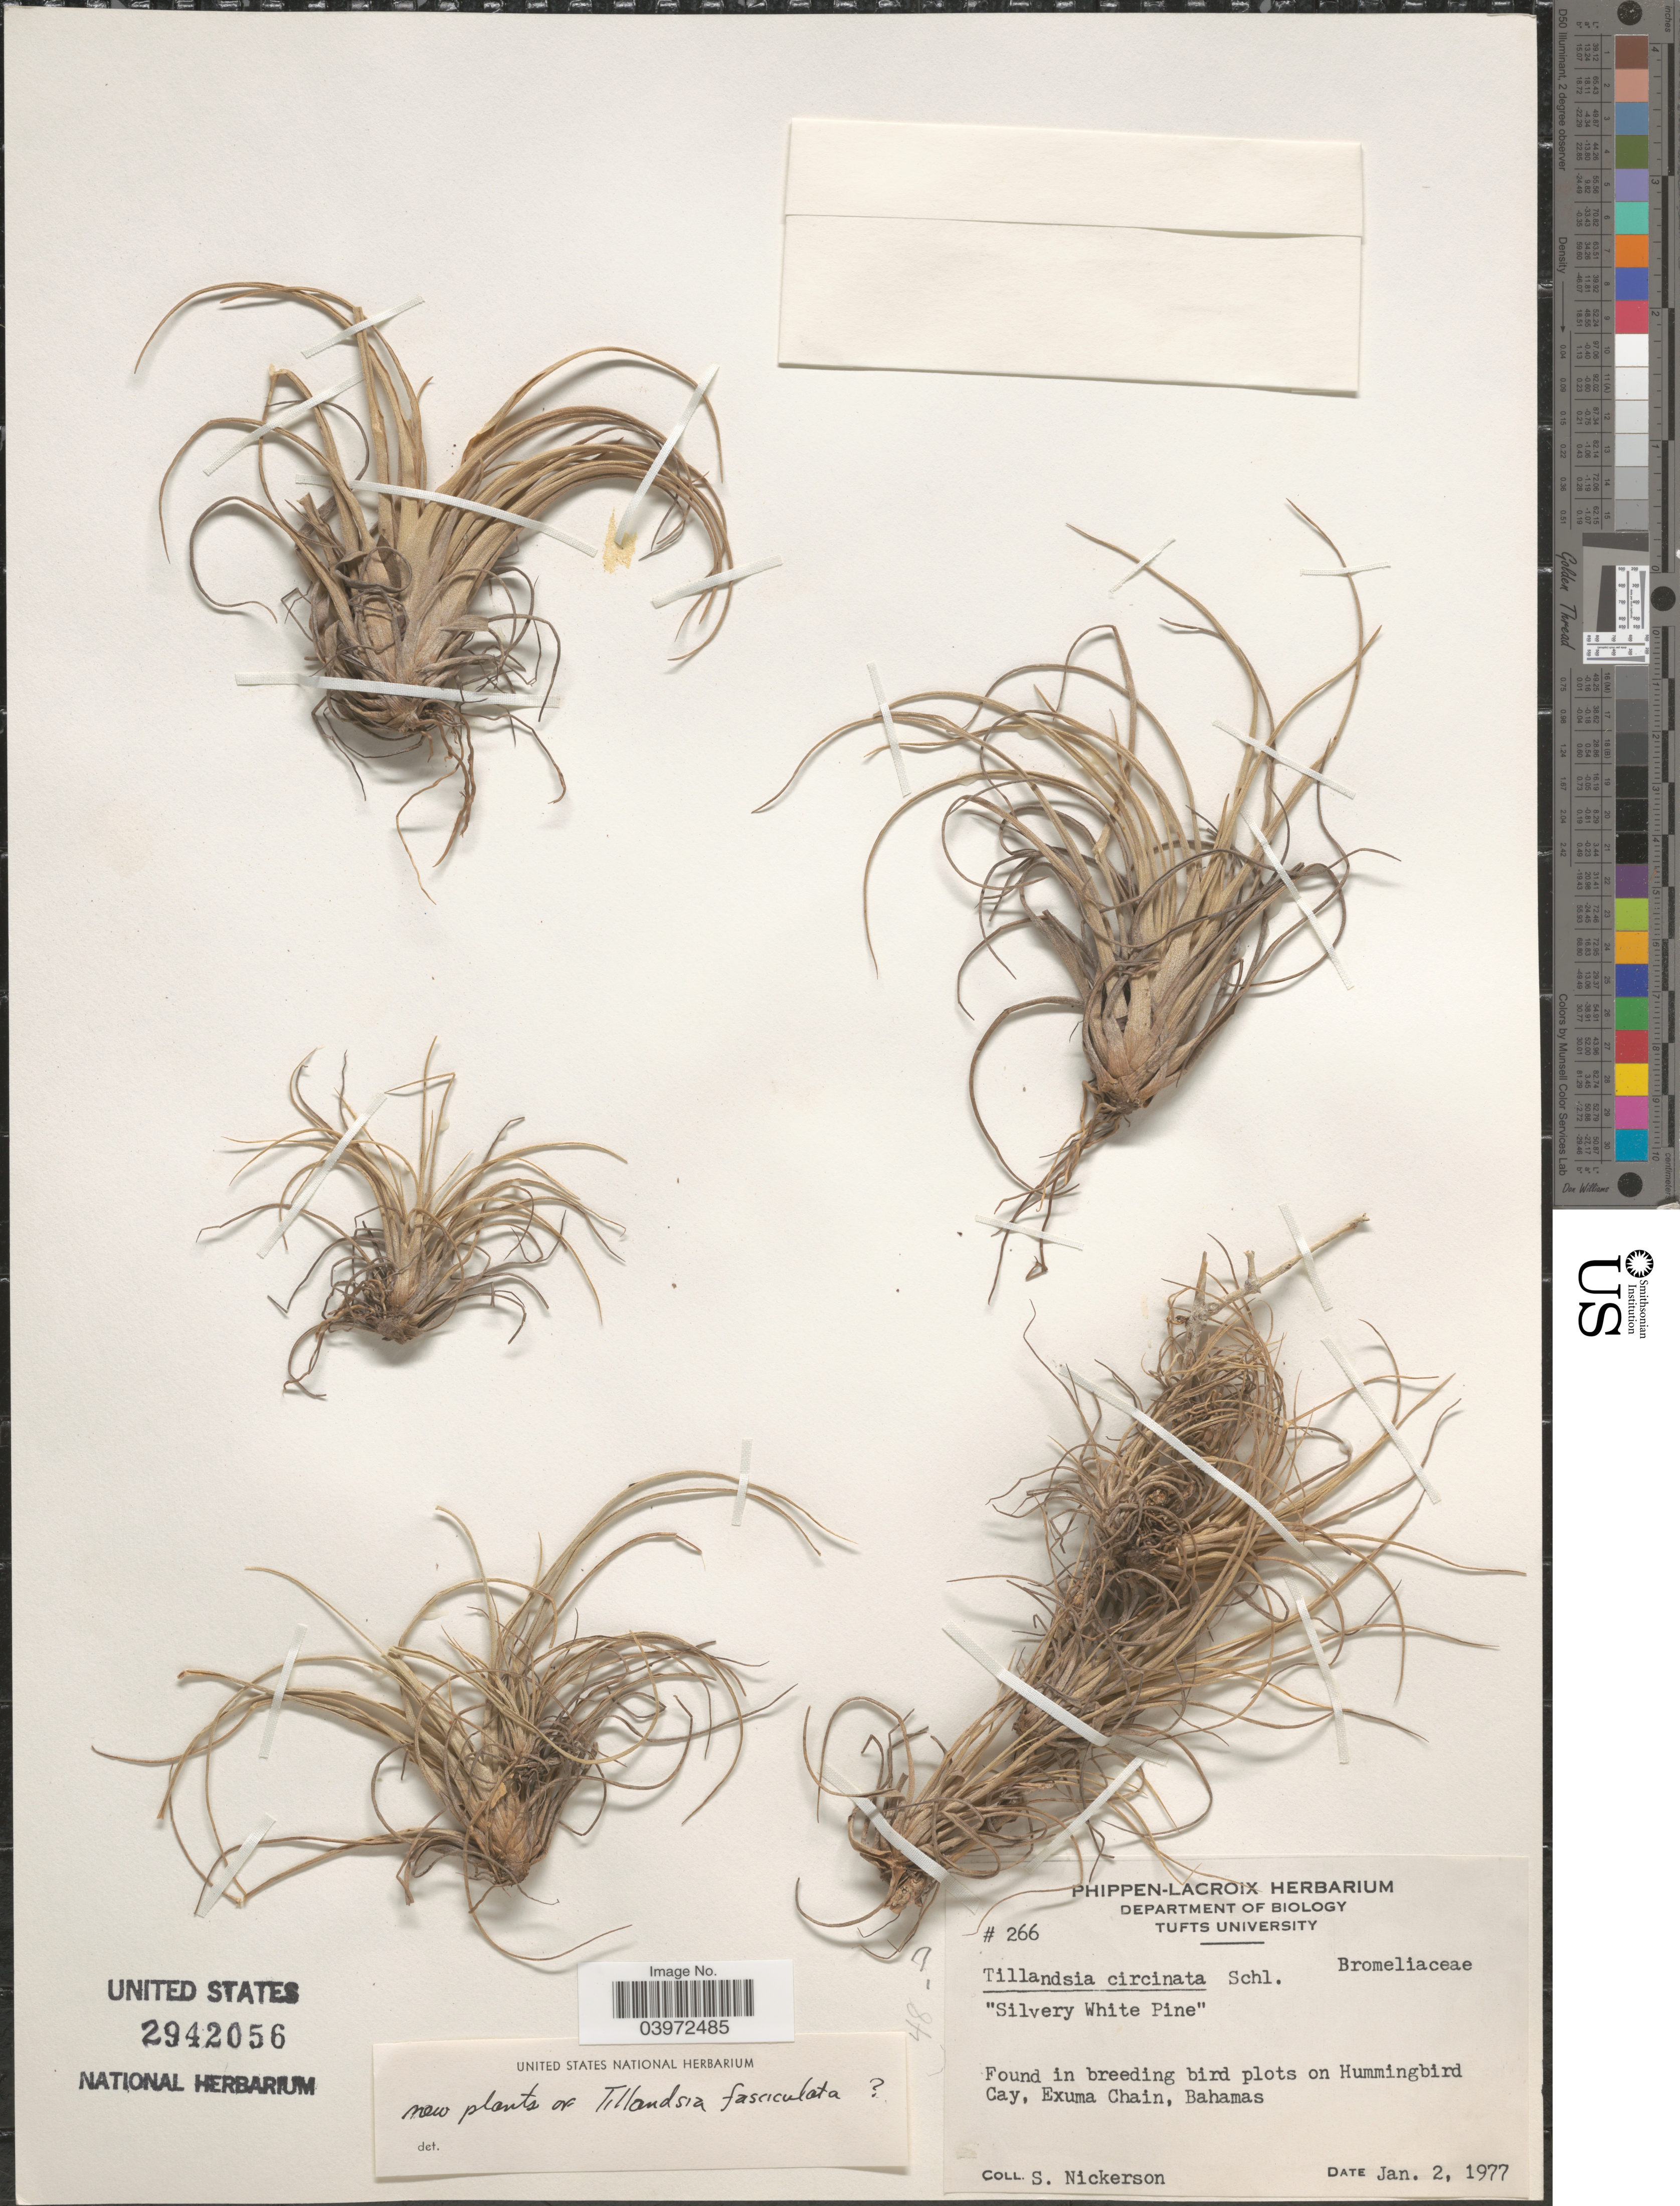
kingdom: Plantae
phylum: Tracheophyta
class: Liliopsida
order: Poales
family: Bromeliaceae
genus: Tillandsia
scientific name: Tillandsia sp.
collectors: S. Nickerson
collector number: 266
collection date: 1977-01-02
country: Bahamas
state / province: Exuma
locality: In breeding bird plots on Hummingbird Cay, Exuma Chain.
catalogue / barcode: US 2942056